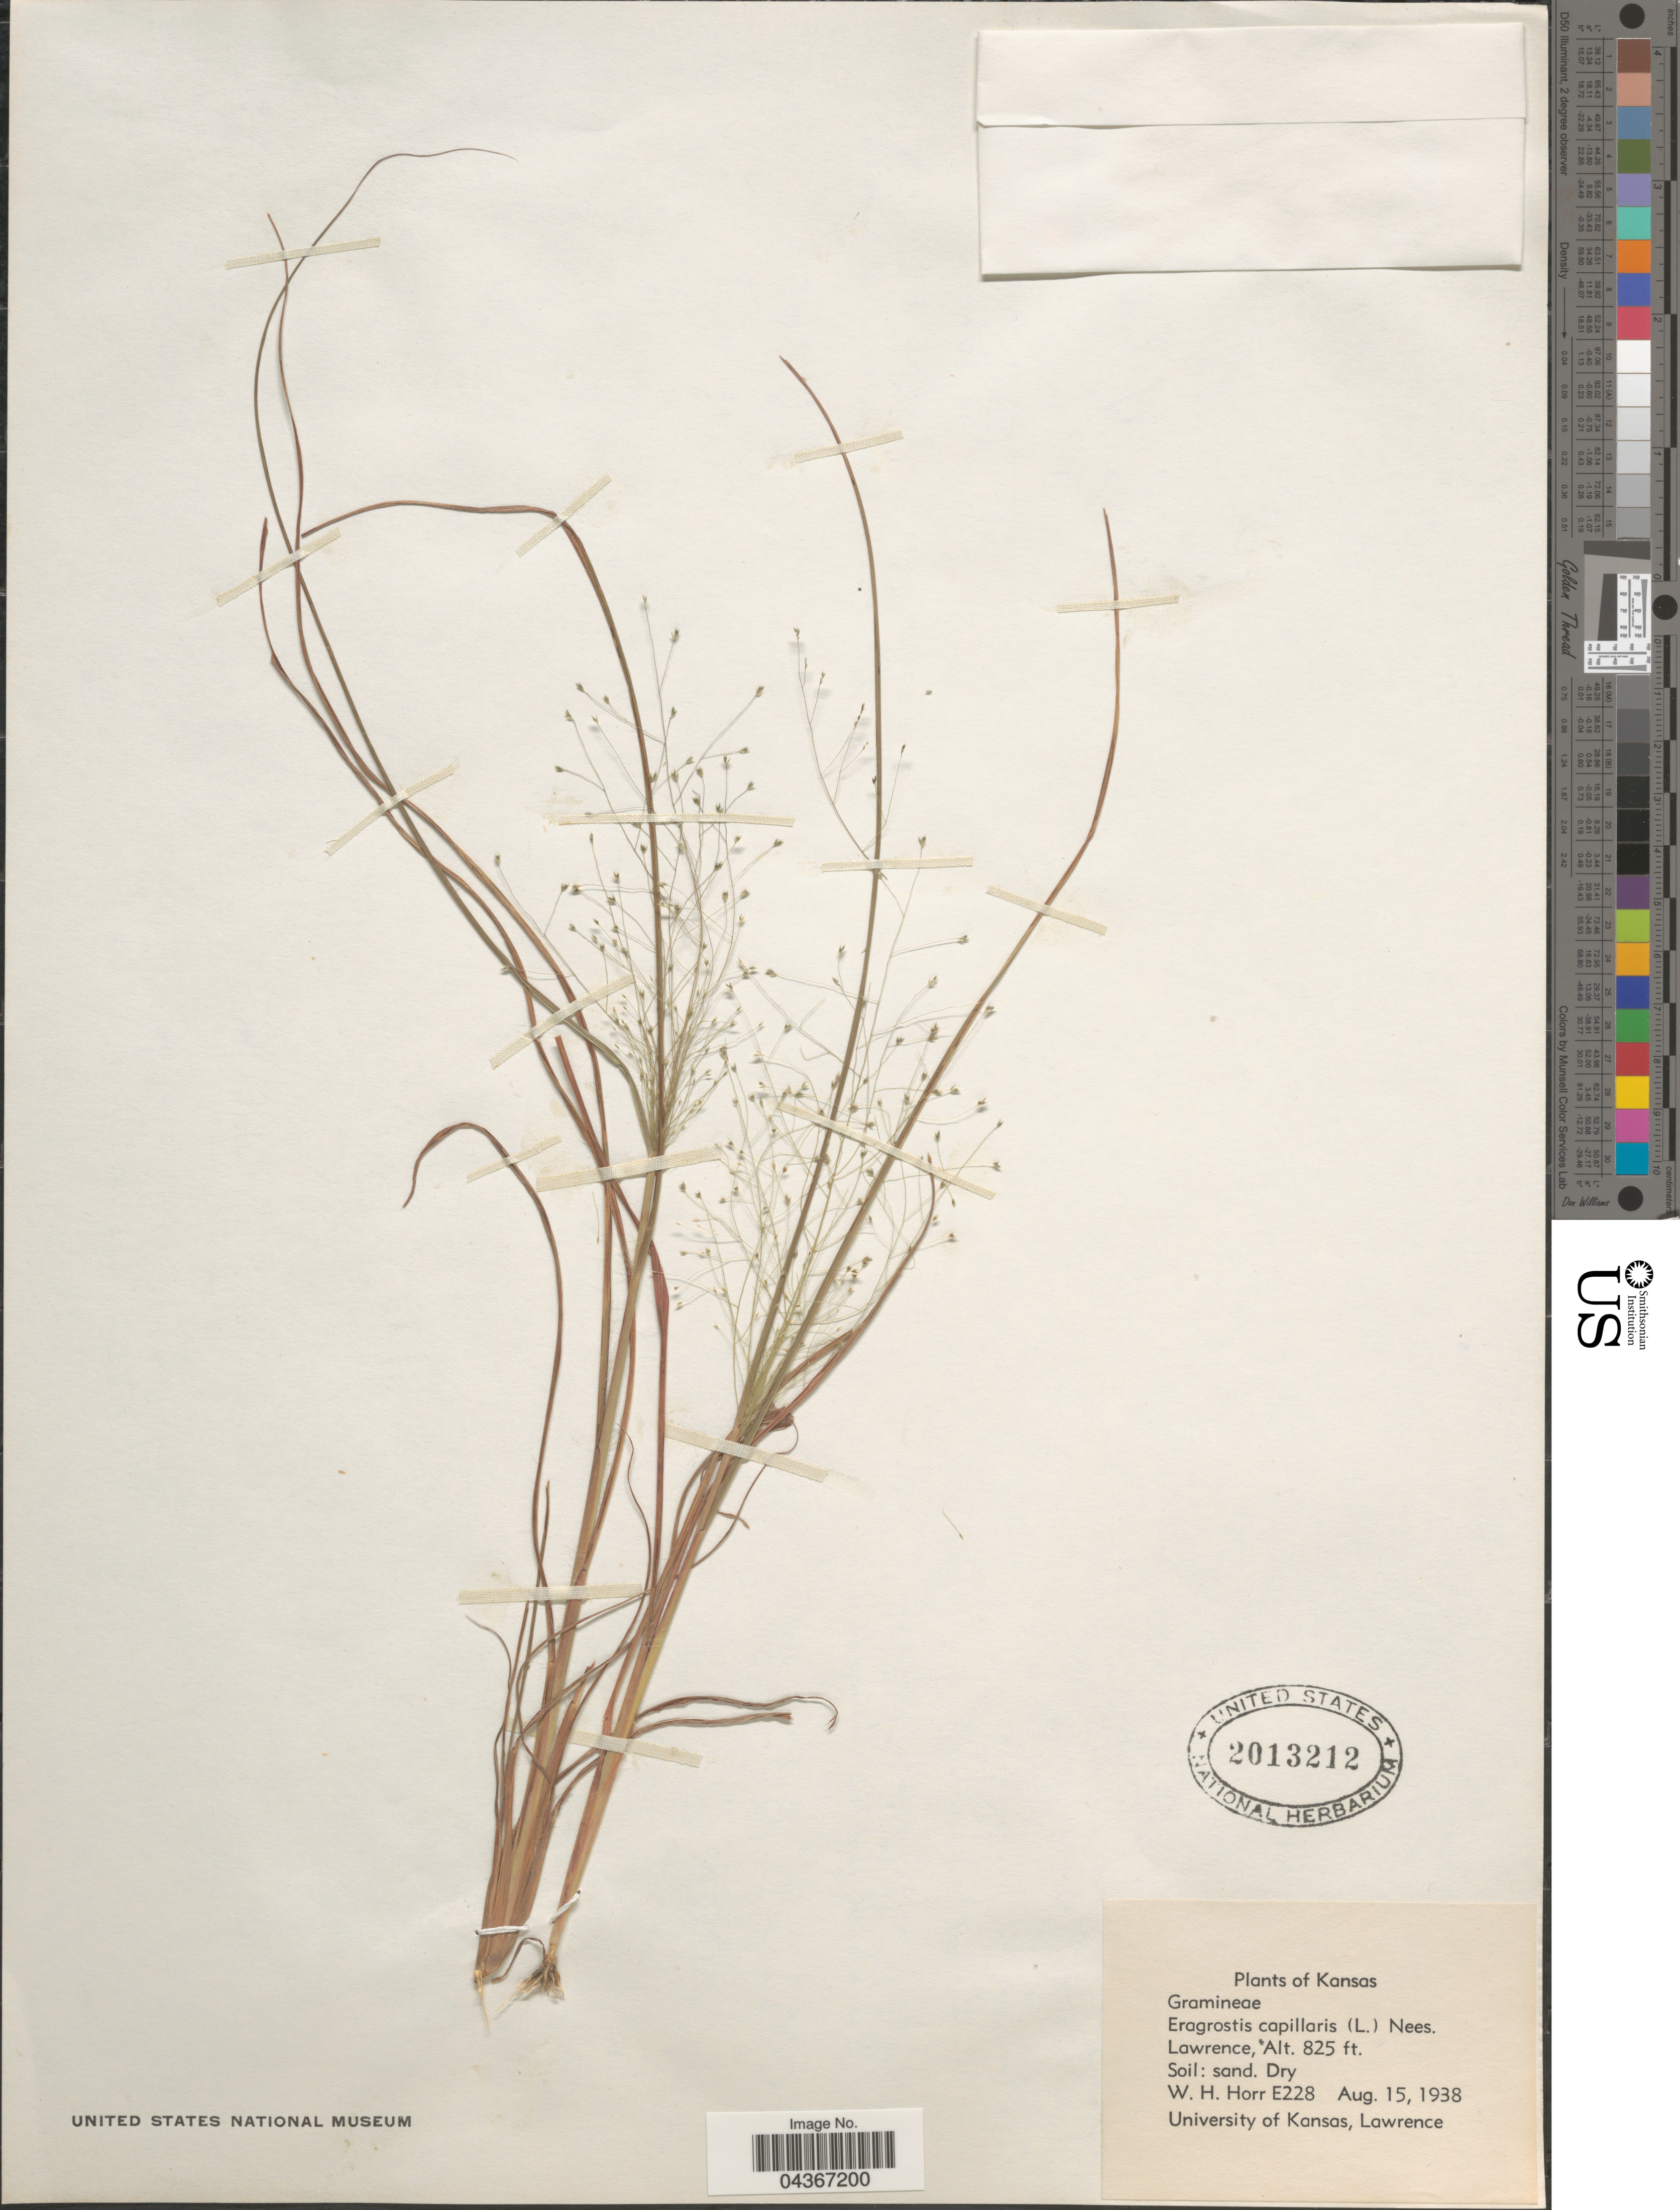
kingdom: Plantae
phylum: Tracheophyta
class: Liliopsida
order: Poales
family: Poaceae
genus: Eragrostis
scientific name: Eragrostis capillaris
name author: (L.) Nees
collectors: W. H. Horr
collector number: E228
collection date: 1938-08-15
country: United States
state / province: Kansas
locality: Lawrence.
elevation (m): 251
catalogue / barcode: US 2013212